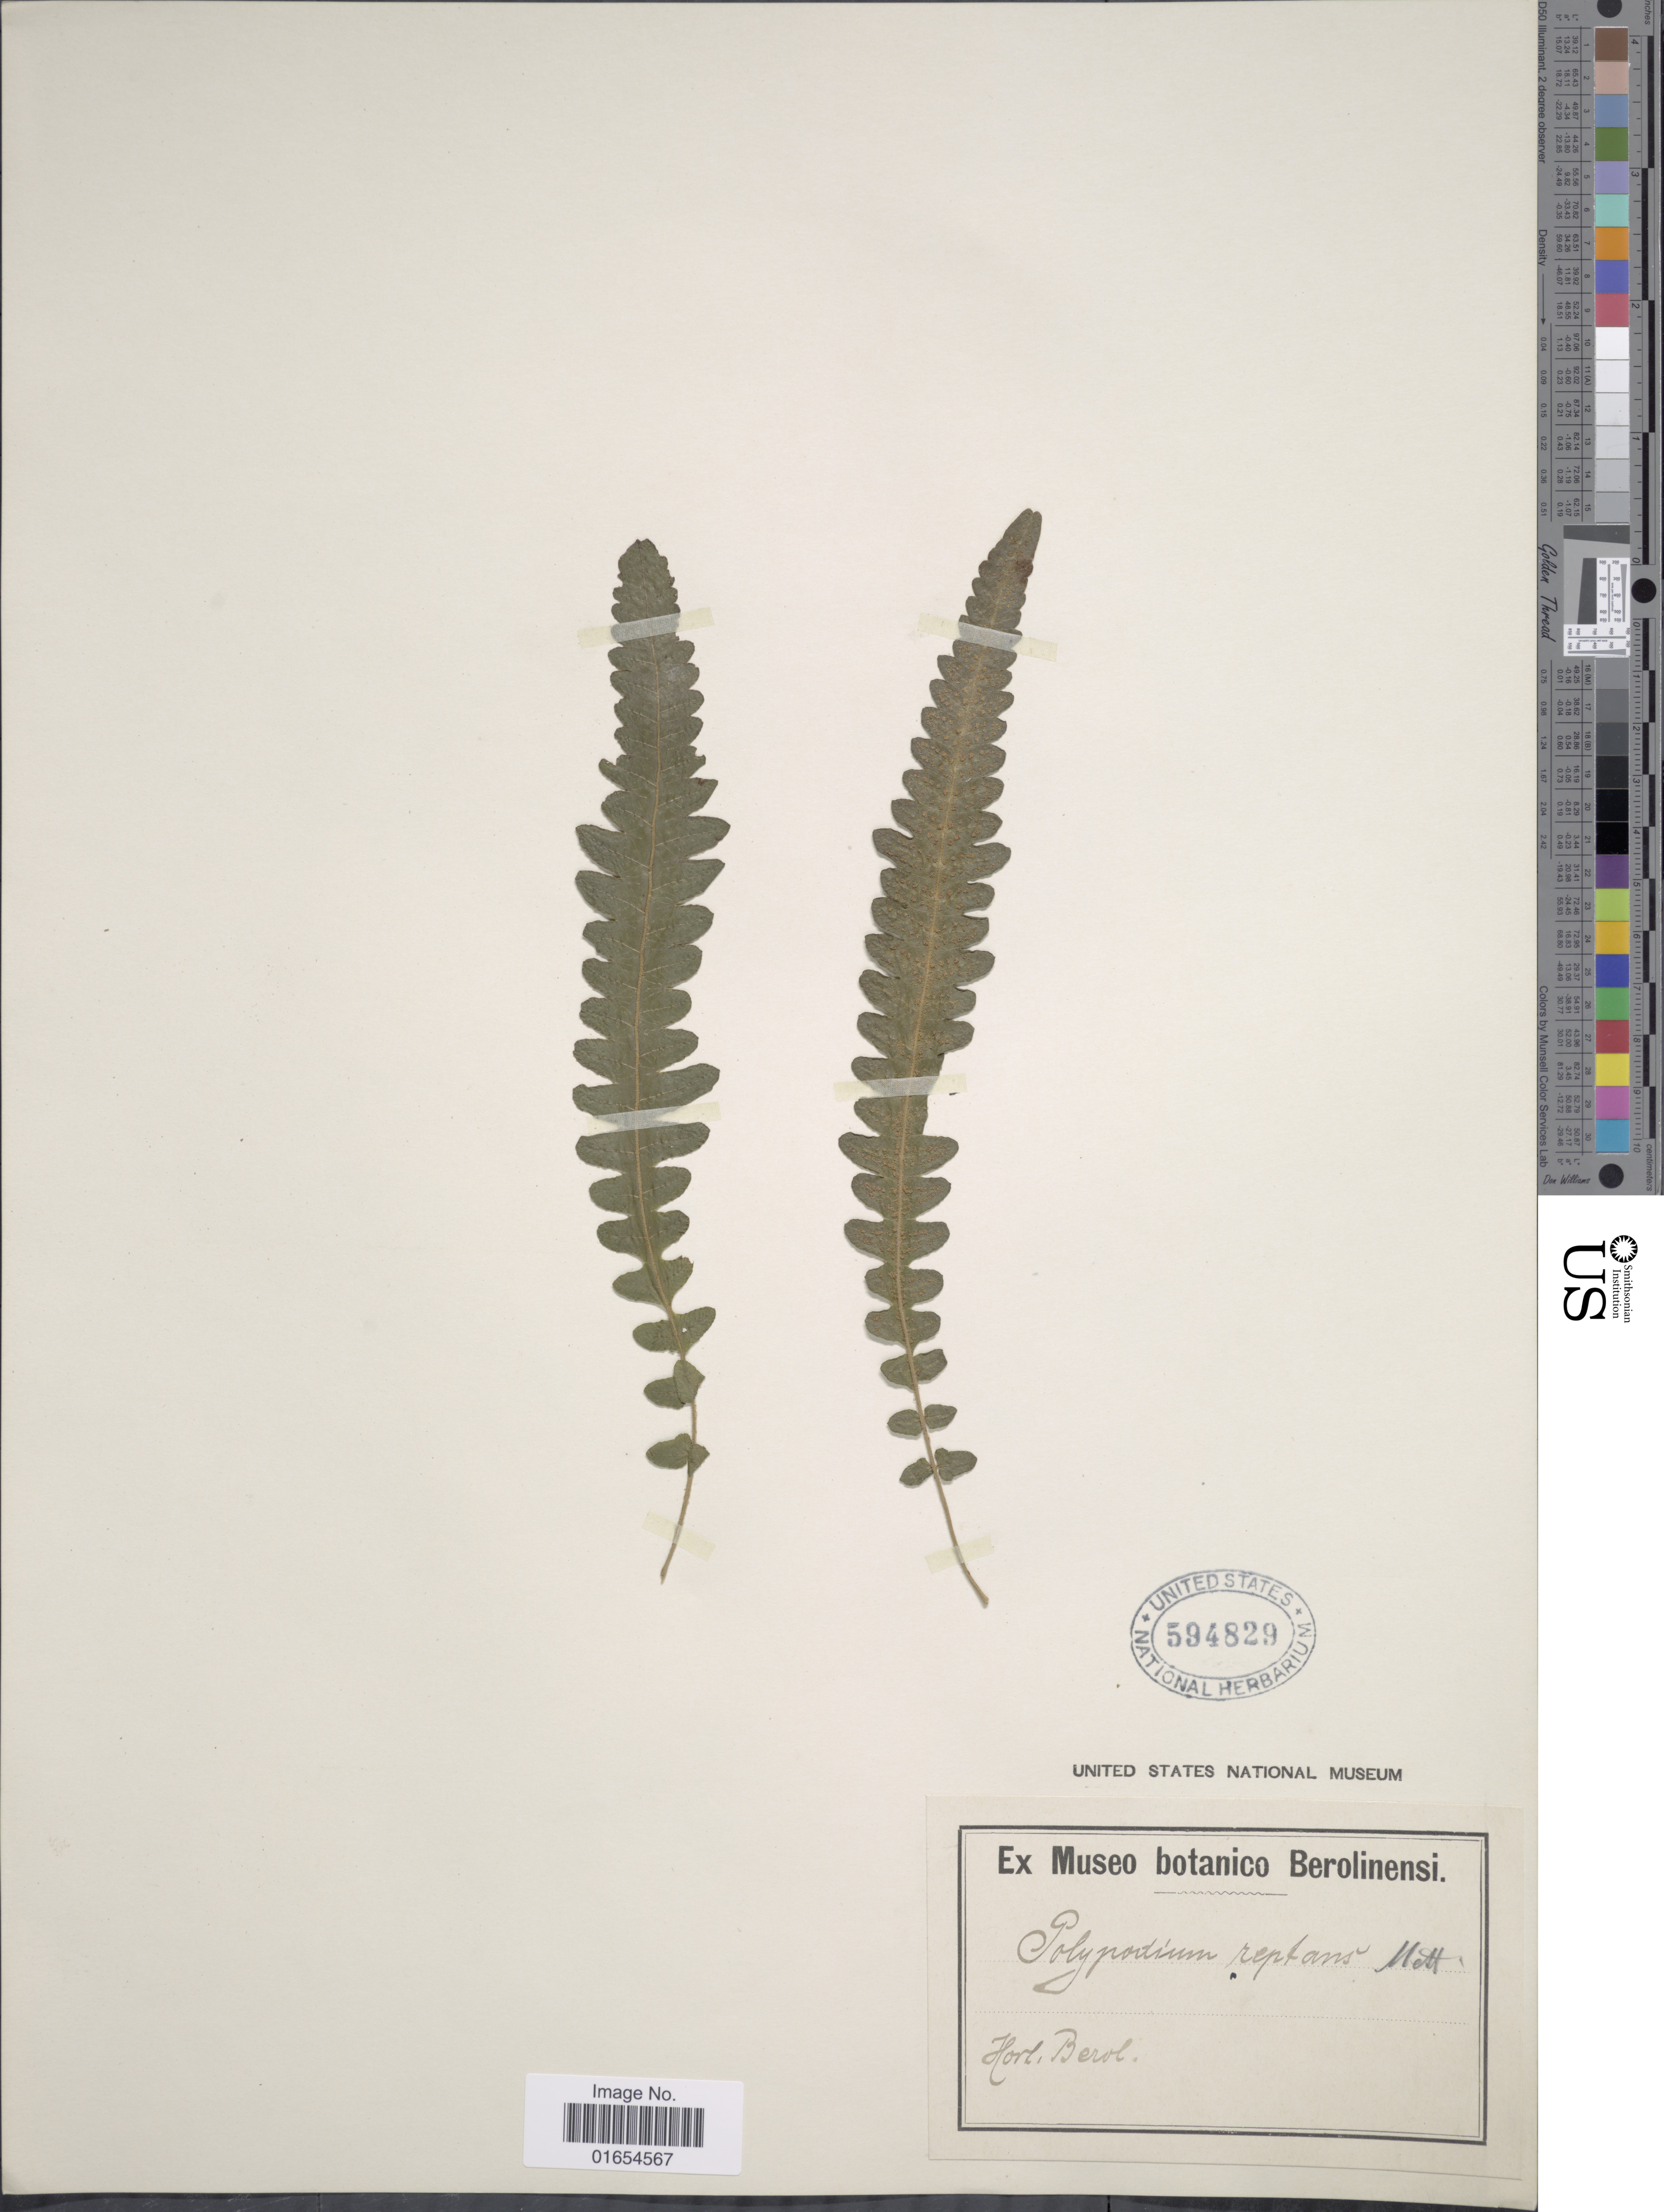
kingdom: Plantae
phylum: Tracheophyta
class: Polypodiopsida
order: Polypodiales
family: Thelypteridaceae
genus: Goniopteris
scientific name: Goniopteris guadelupensis (Wikstr.) comb. nov., ined 2015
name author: (Wikstr.)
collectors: ex Museo Botanico Berolinensi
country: Germany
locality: Hort. Berol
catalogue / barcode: US 594829